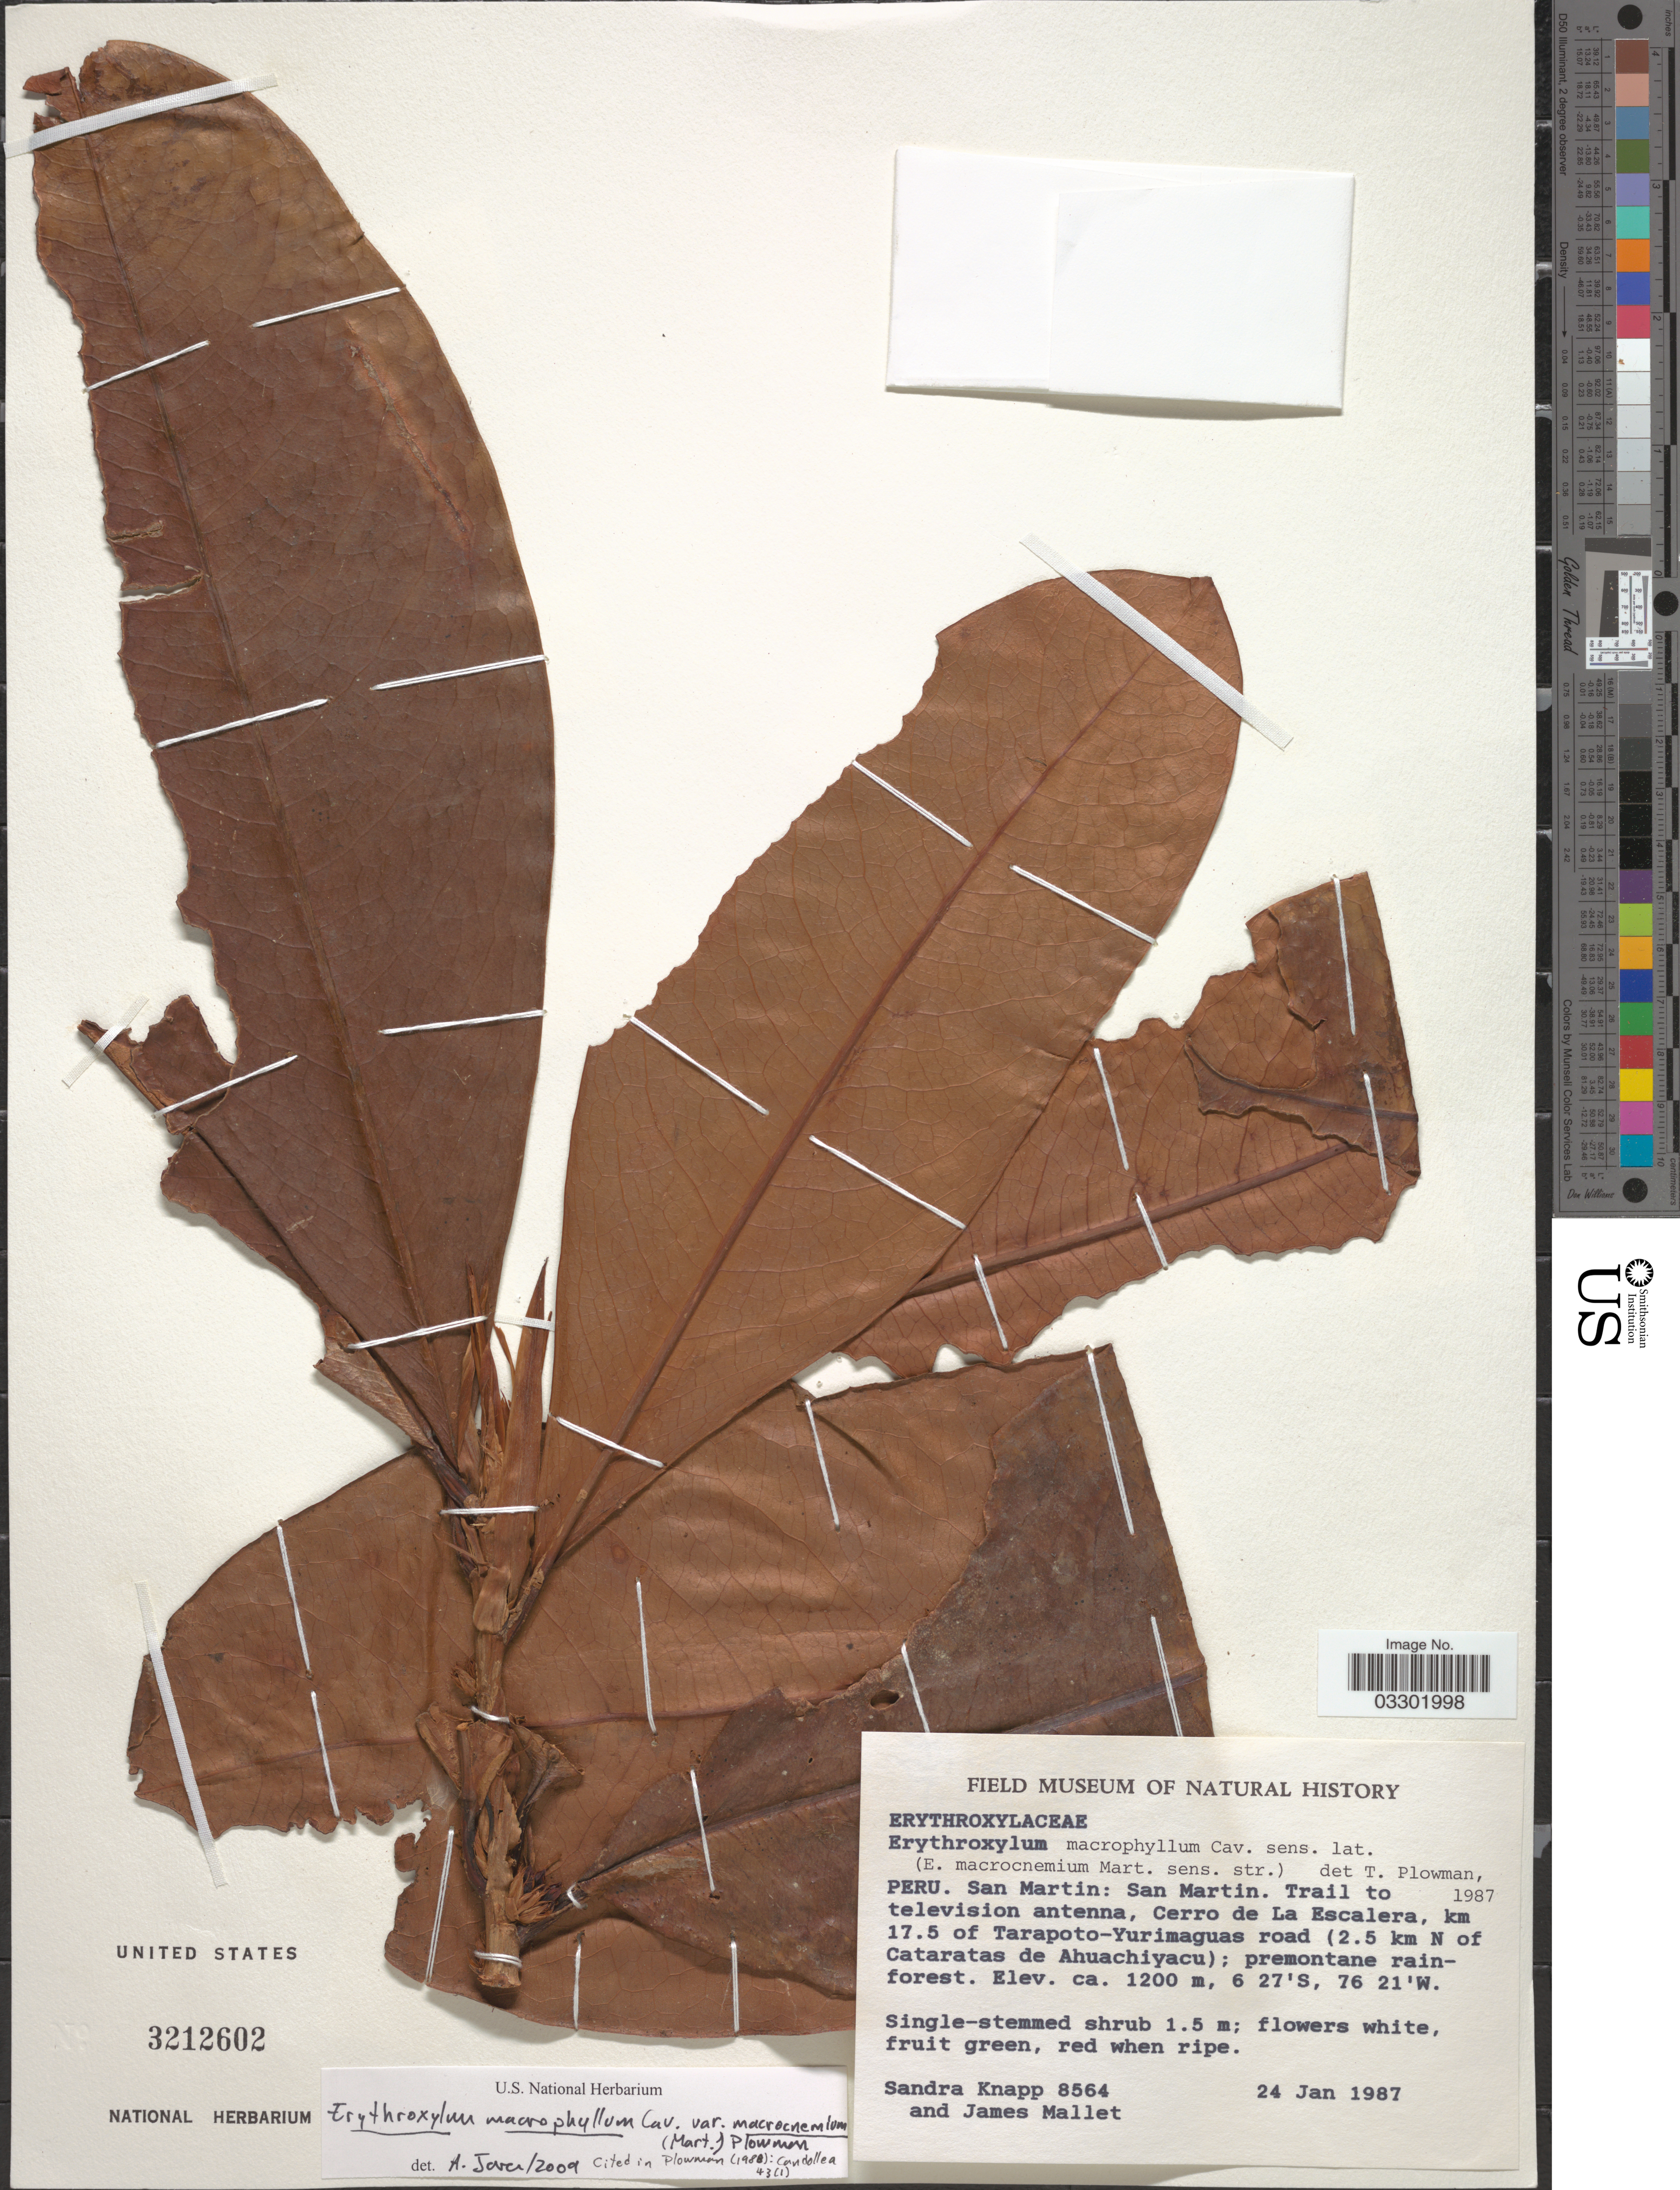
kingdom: Plantae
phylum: Tracheophyta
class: Magnoliopsida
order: Malpighiales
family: Erythroxylaceae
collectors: S. Knapp & J. Mallet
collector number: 8564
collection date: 1987-01-24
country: Peru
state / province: San Martín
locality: San Martin. Trail to television antenna, Cerro de La Escalera, km 17.5 of Tarapoto-Yurimaguas road (2.5 km N of Cataratas de Ahuachiyacu).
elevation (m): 1200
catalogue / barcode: US 3212602